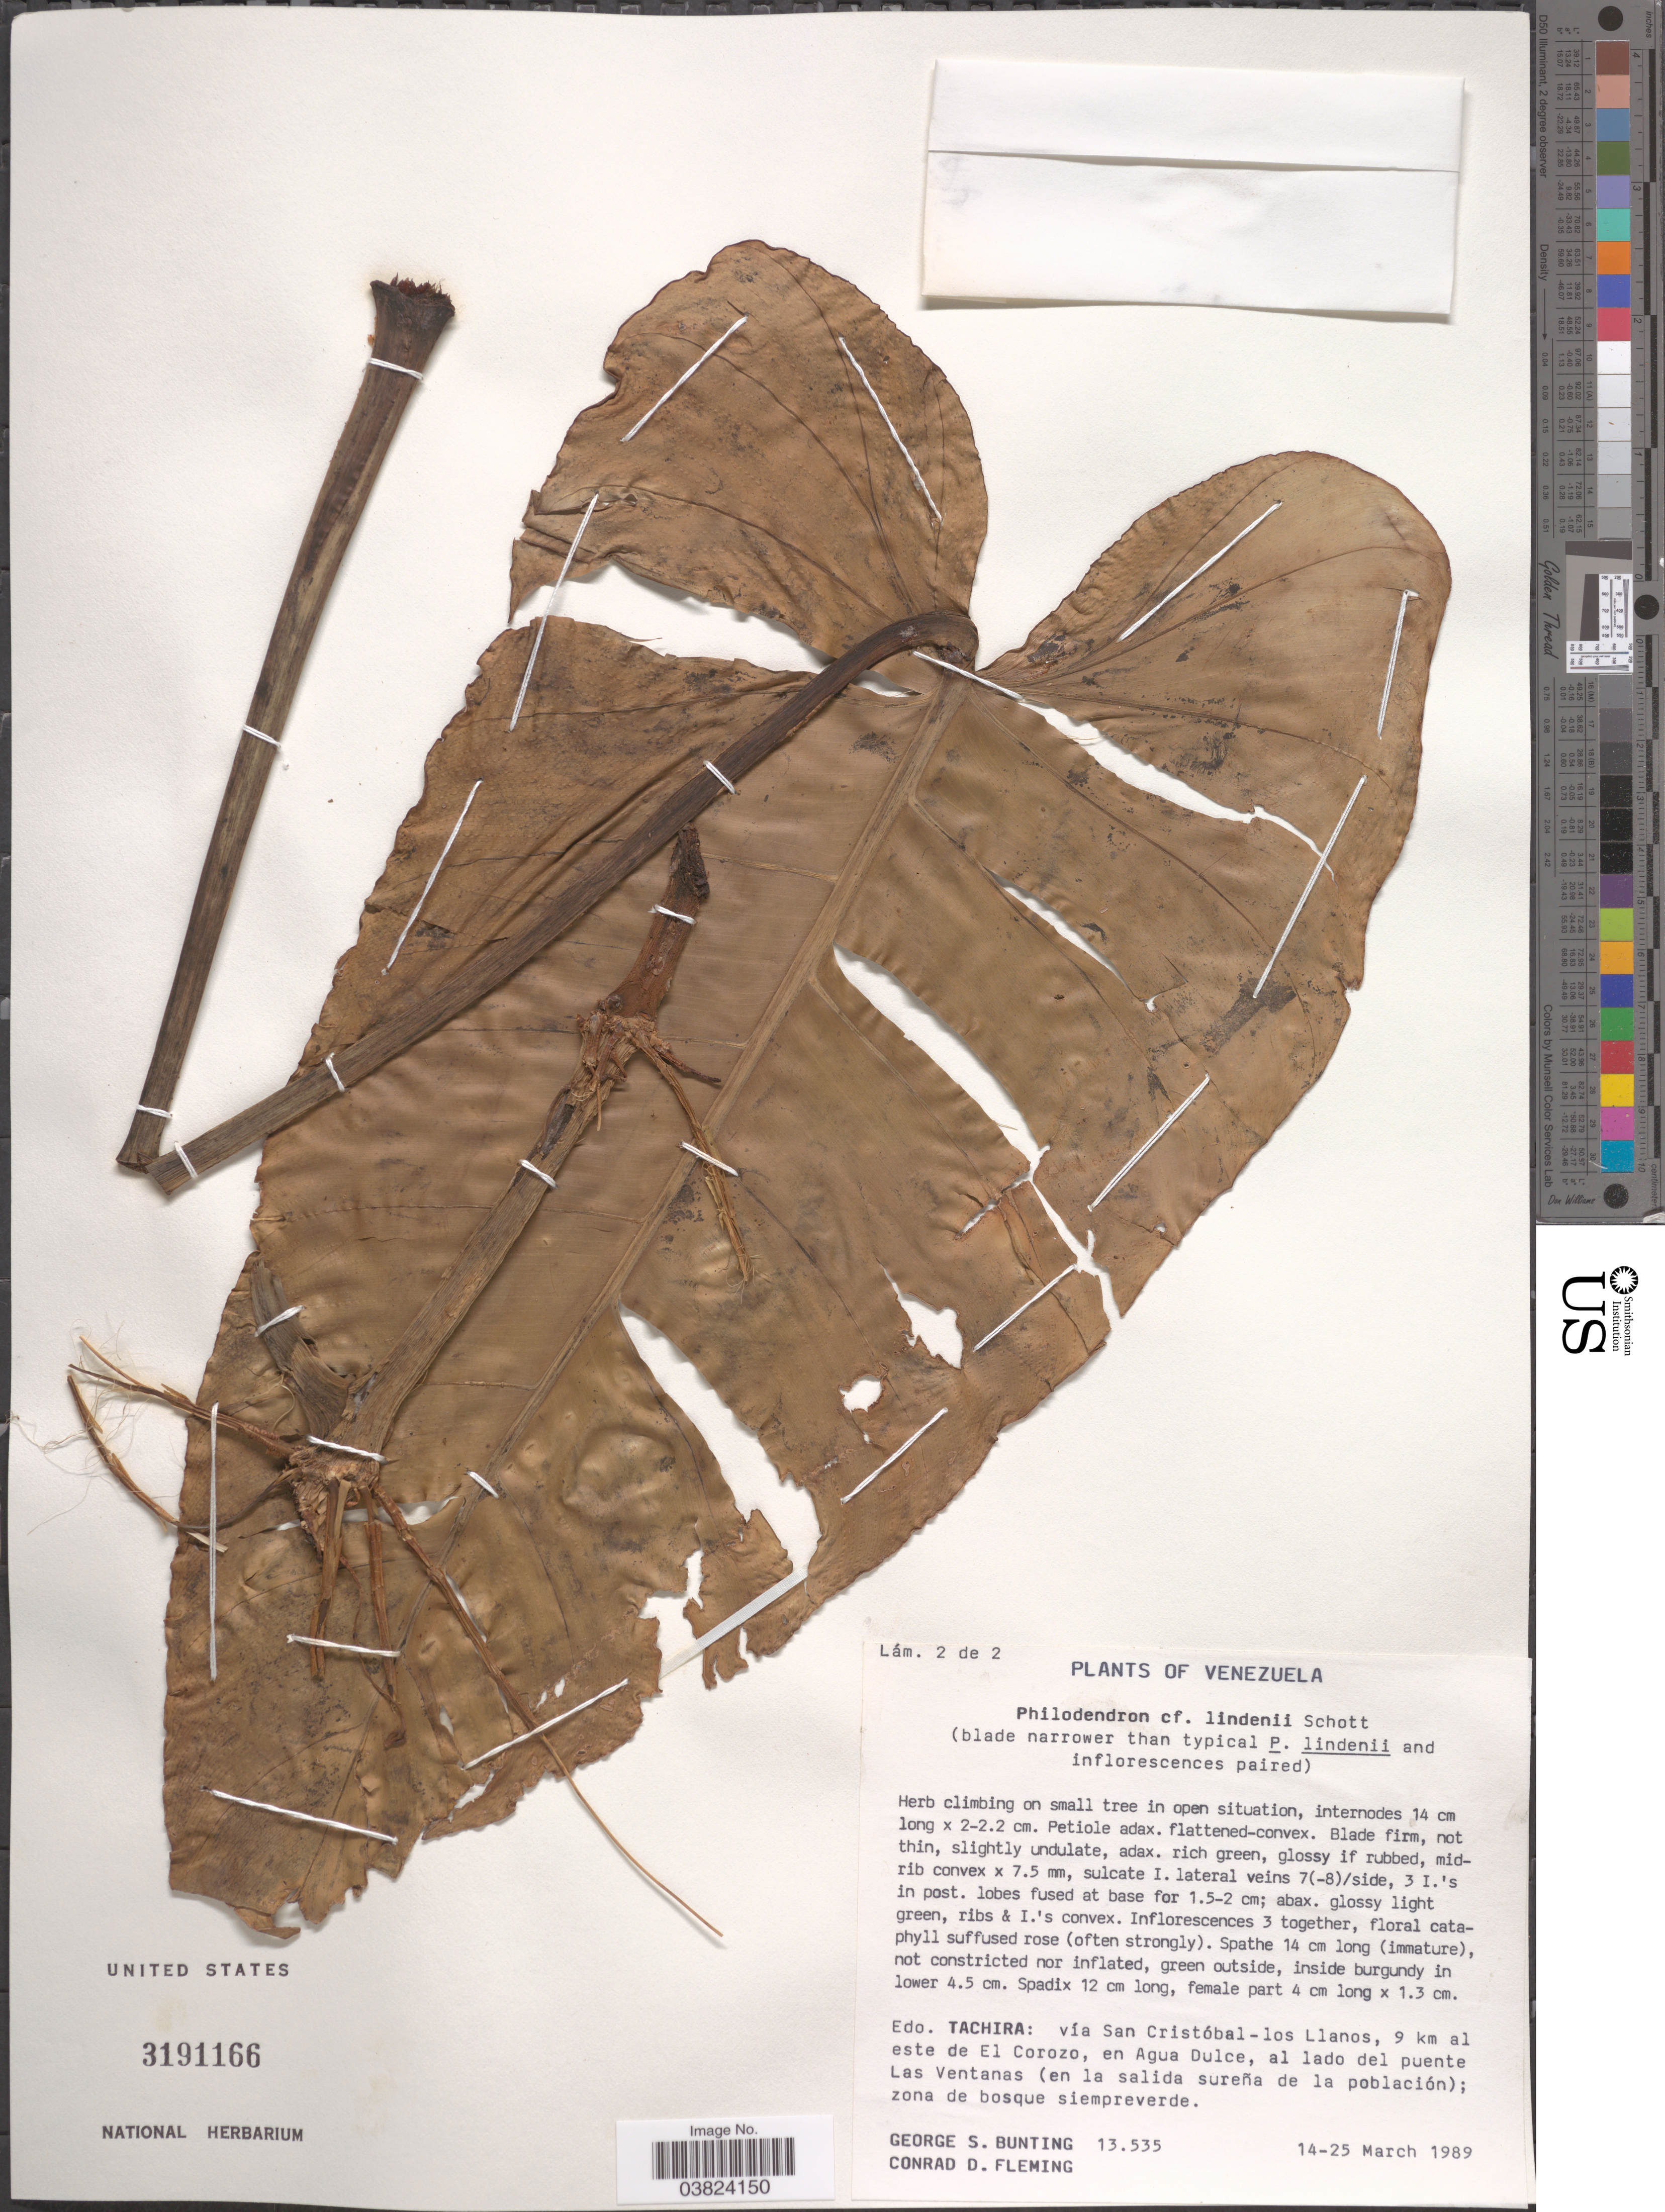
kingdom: Plantae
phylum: Tracheophyta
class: Liliopsida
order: Alismatales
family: Araceae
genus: Philodendron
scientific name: Philodendron lindenii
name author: Schott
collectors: G. S. Bunting & C. Fleming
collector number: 13535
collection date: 1989-03-14/1989-03-25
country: Venezuela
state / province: Tachira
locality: Edo. Tachira: vía San Cristóbal - los Llanos, 9 km al este de El Corozo, en Agua Dulce, al lado del puente Las Ventanas (en la salida sureña de la población); zonda de bosque siempreverde.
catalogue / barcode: US 3191166